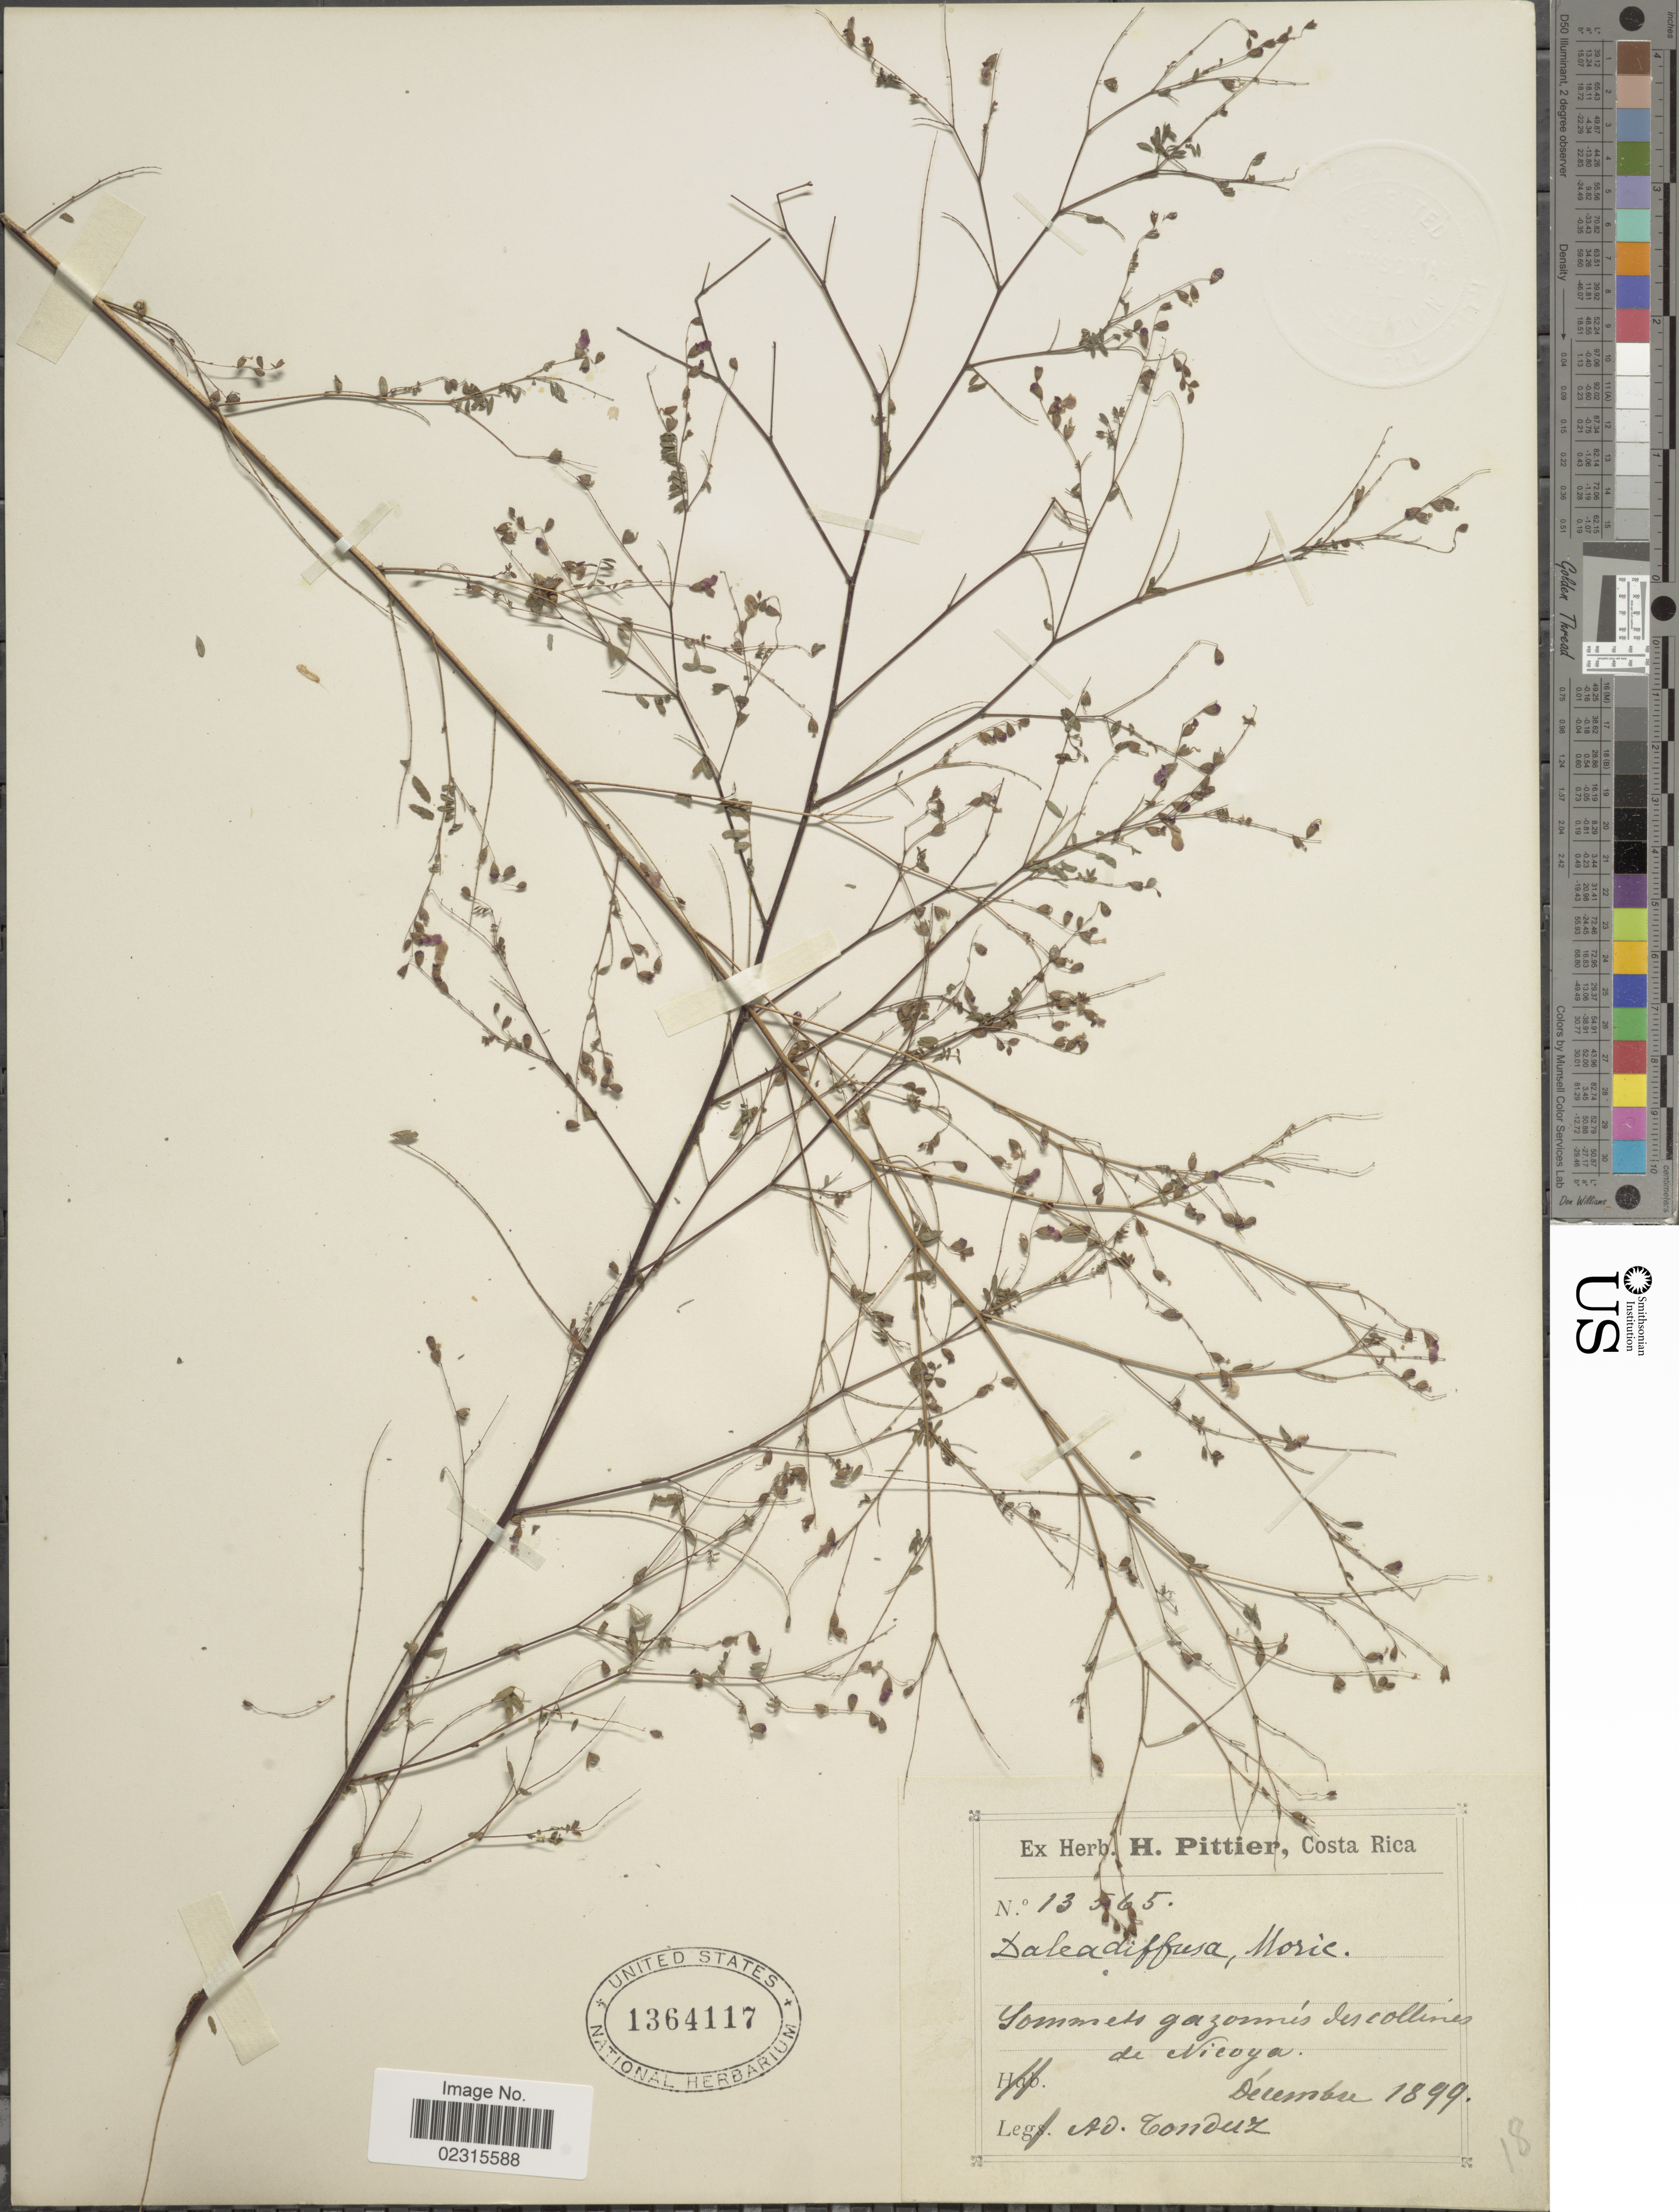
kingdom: Plantae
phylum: Tracheophyta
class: Magnoliopsida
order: Fabales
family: Fabaceae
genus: Marina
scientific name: Marina scopa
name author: Barneby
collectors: A. Tonduz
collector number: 13565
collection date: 1899-12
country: Costa Rica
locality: Sommets gazones autour de Nicoya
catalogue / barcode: US 1364117